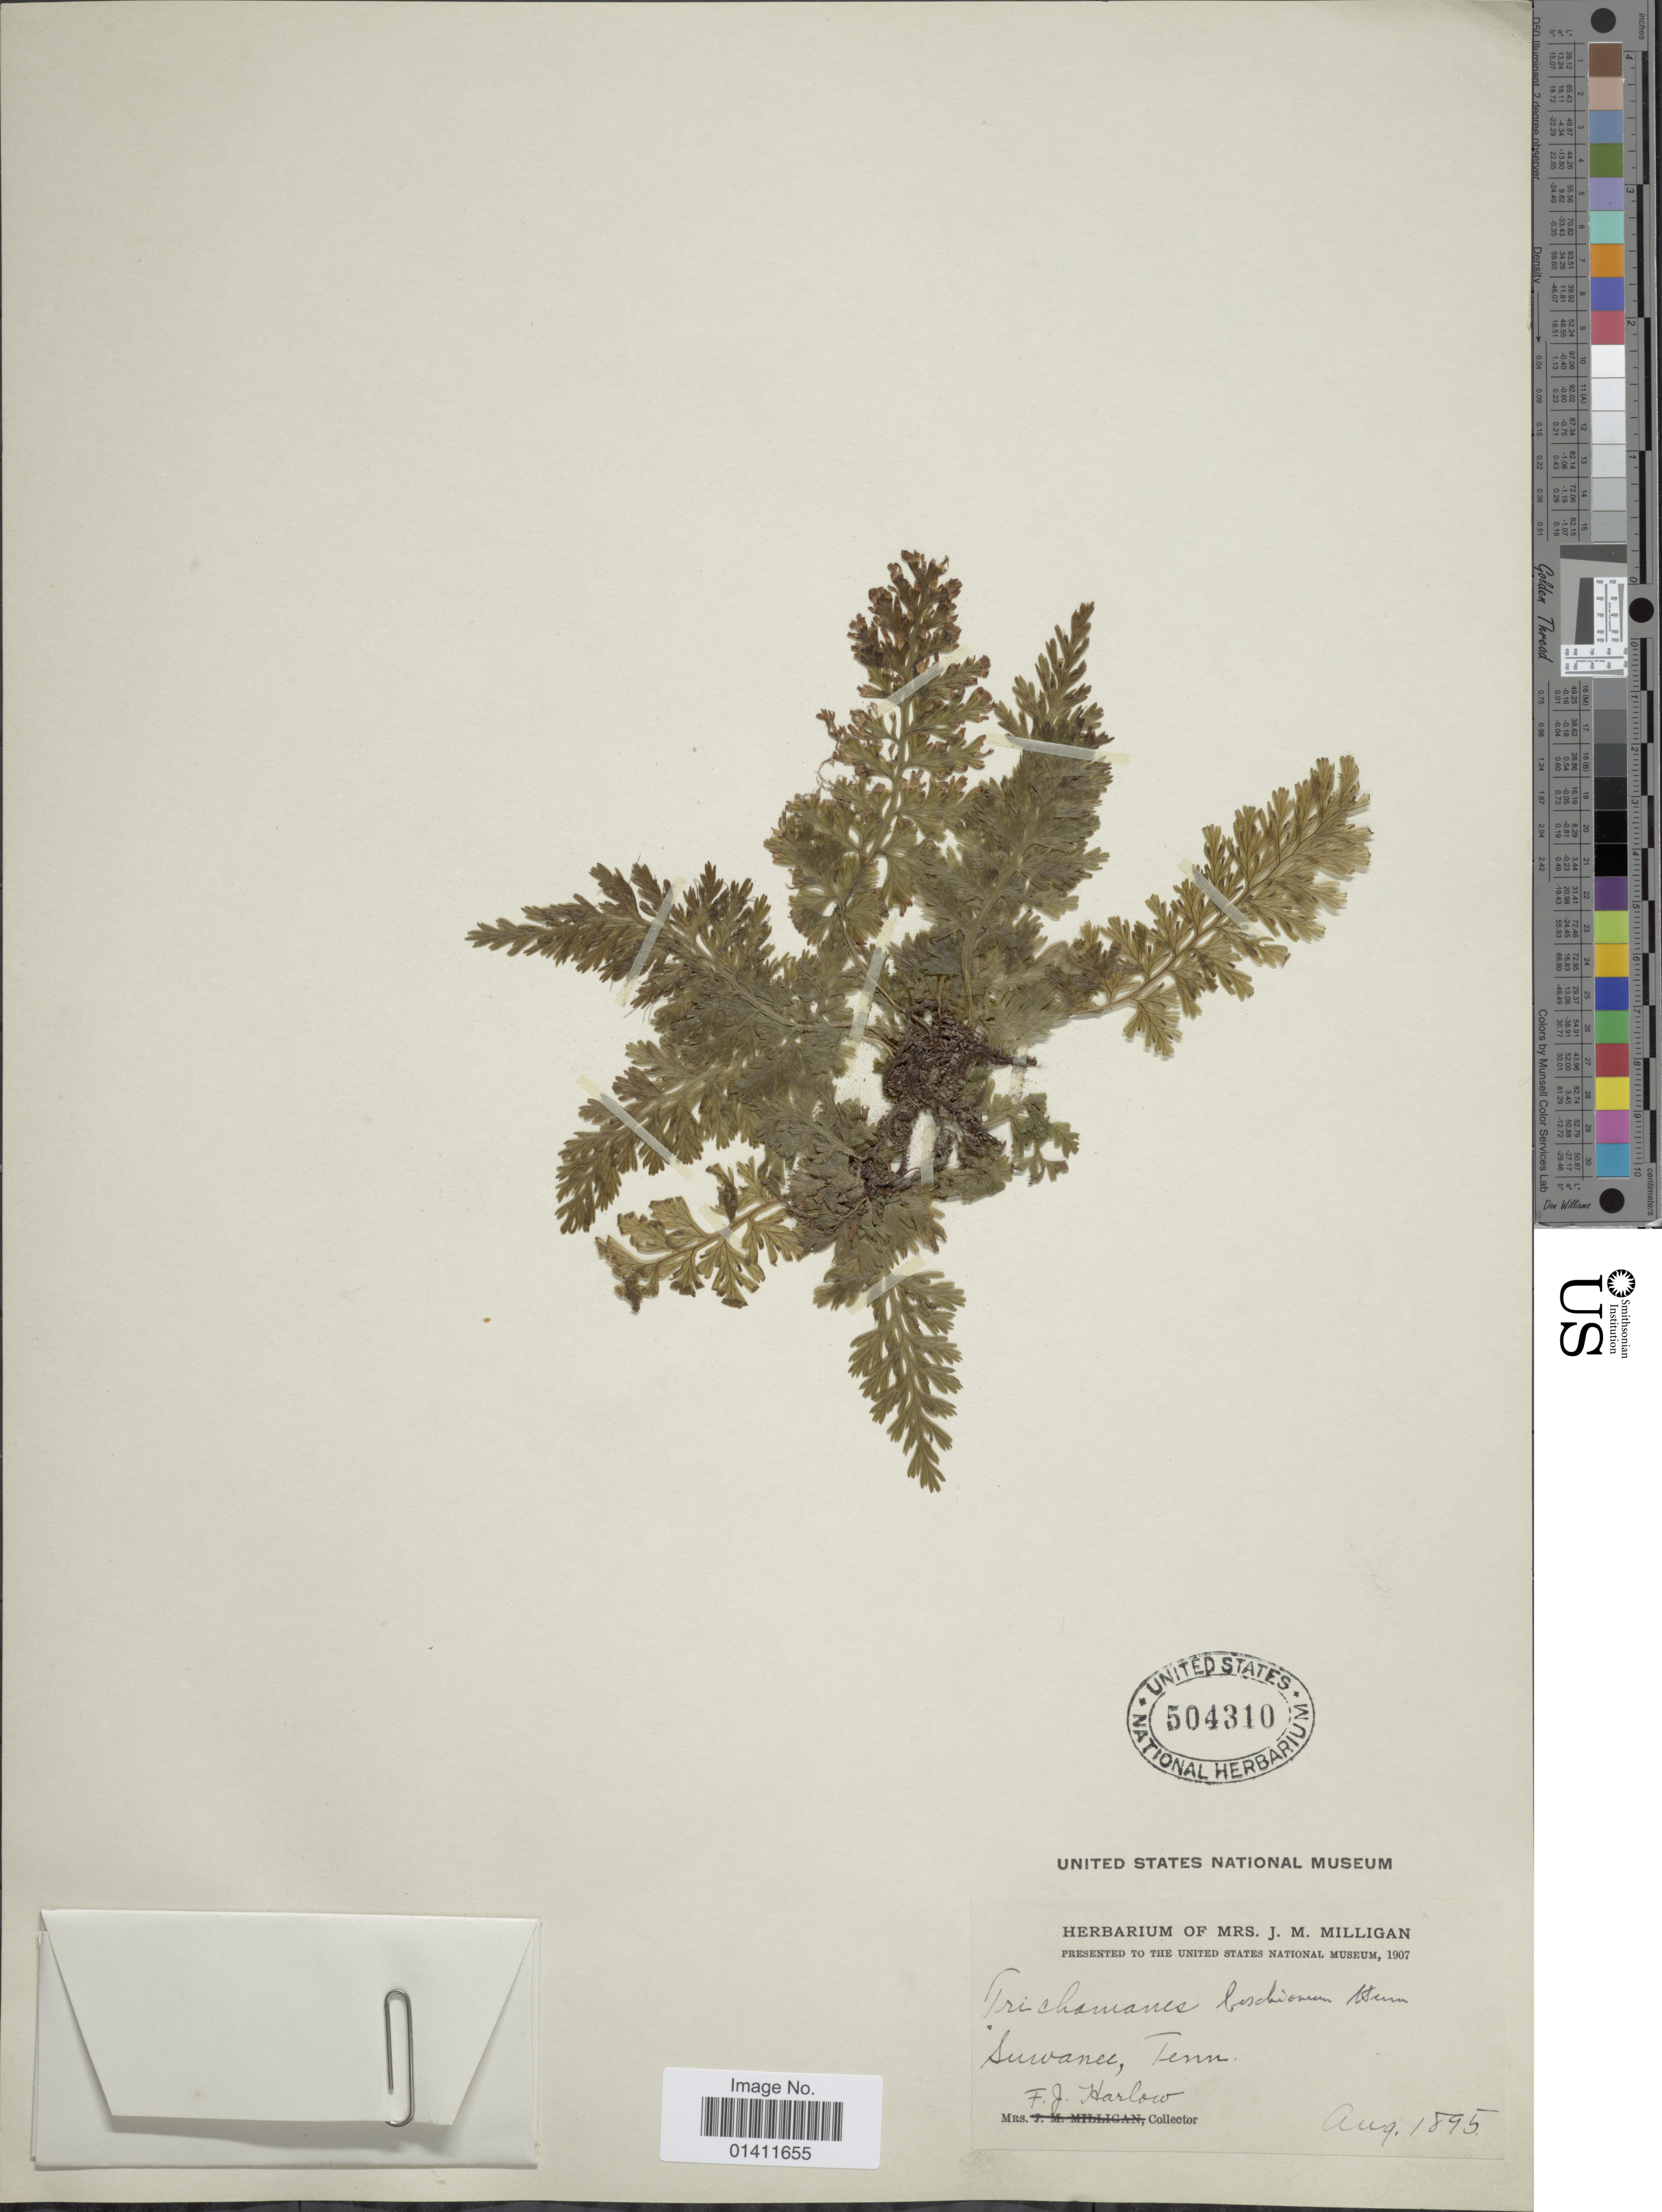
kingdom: Plantae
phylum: Tracheophyta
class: Polypodiopsida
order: Hymenophyllales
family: Hymenophyllaceae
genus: Vandenboschia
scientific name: Vandenboschia boschiana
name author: (J.W. Sturm ex Bosch) Ebihara & K. Iwats.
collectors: F. Harlow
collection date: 1895-08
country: United States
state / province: Tennessee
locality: Suwanee, Tenn.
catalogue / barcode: US 504310